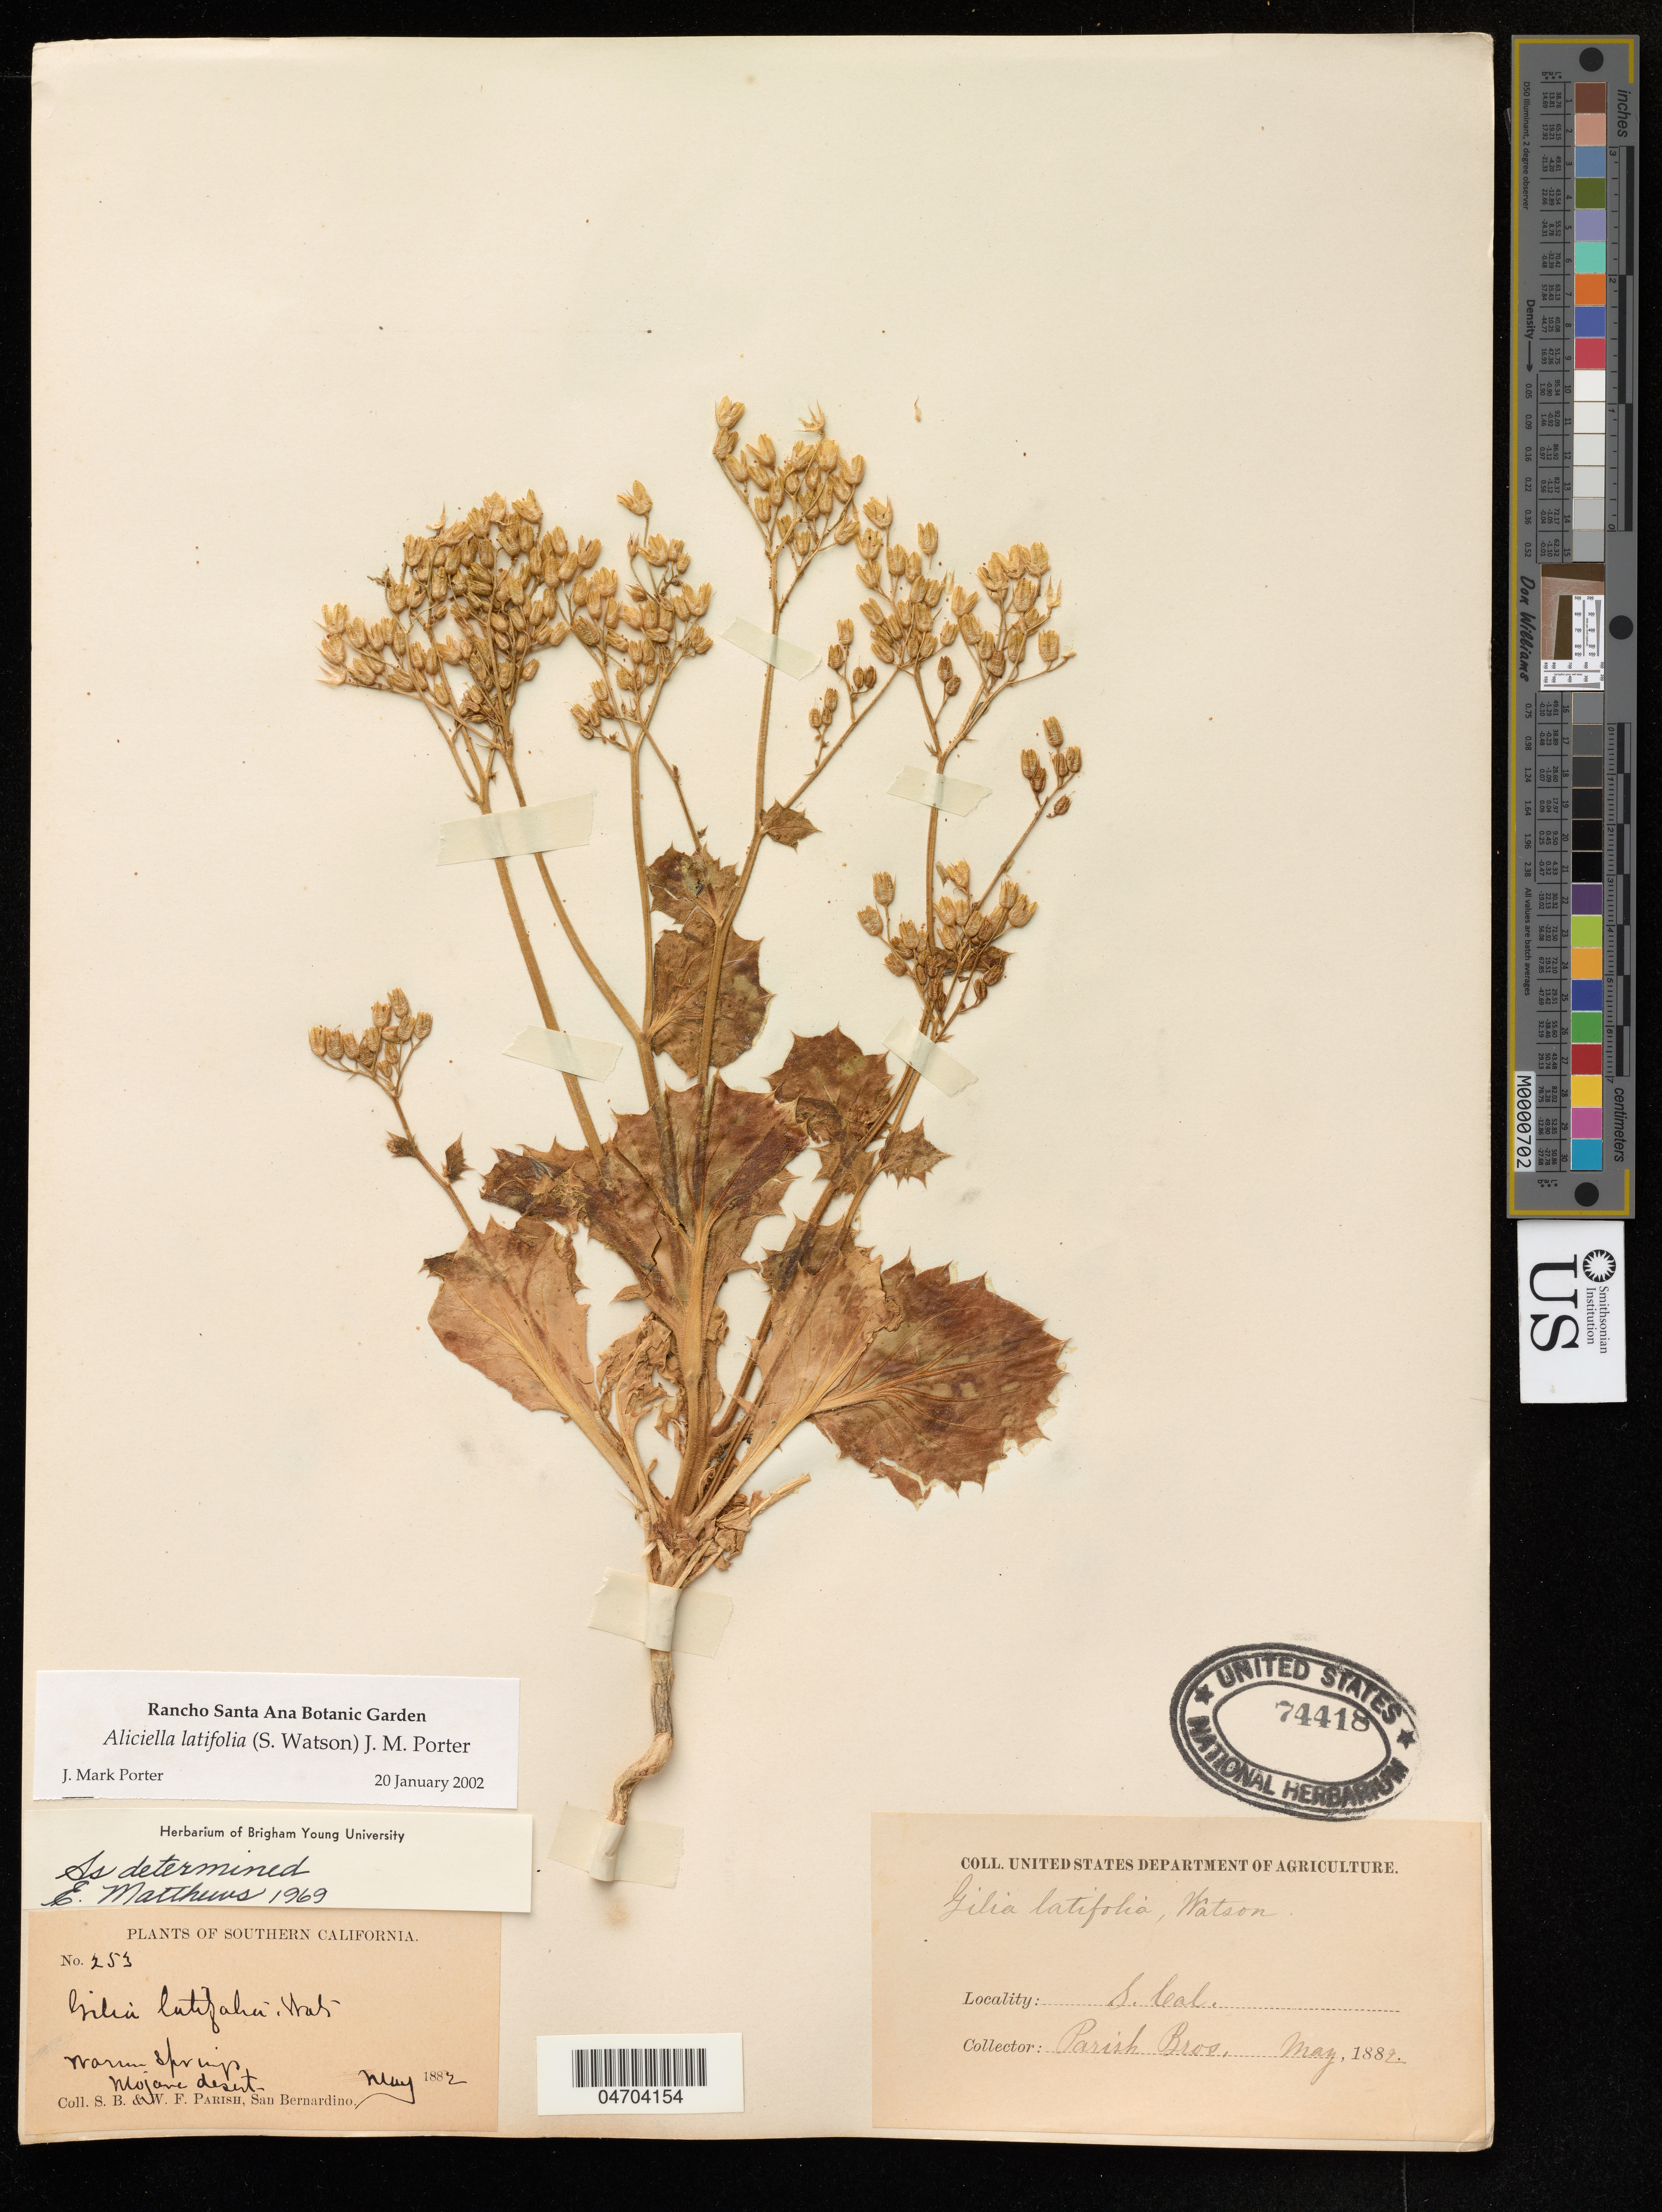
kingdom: Plantae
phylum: Tracheophyta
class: Magnoliopsida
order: Ericales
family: Polemoniaceae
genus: Aliciella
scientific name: Aliciella latifolia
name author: (S. Watson) J.M. Porter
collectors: Parish Bros.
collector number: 253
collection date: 1882-05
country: United States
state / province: California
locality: S. California, Mojave desert.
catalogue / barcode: US 74418